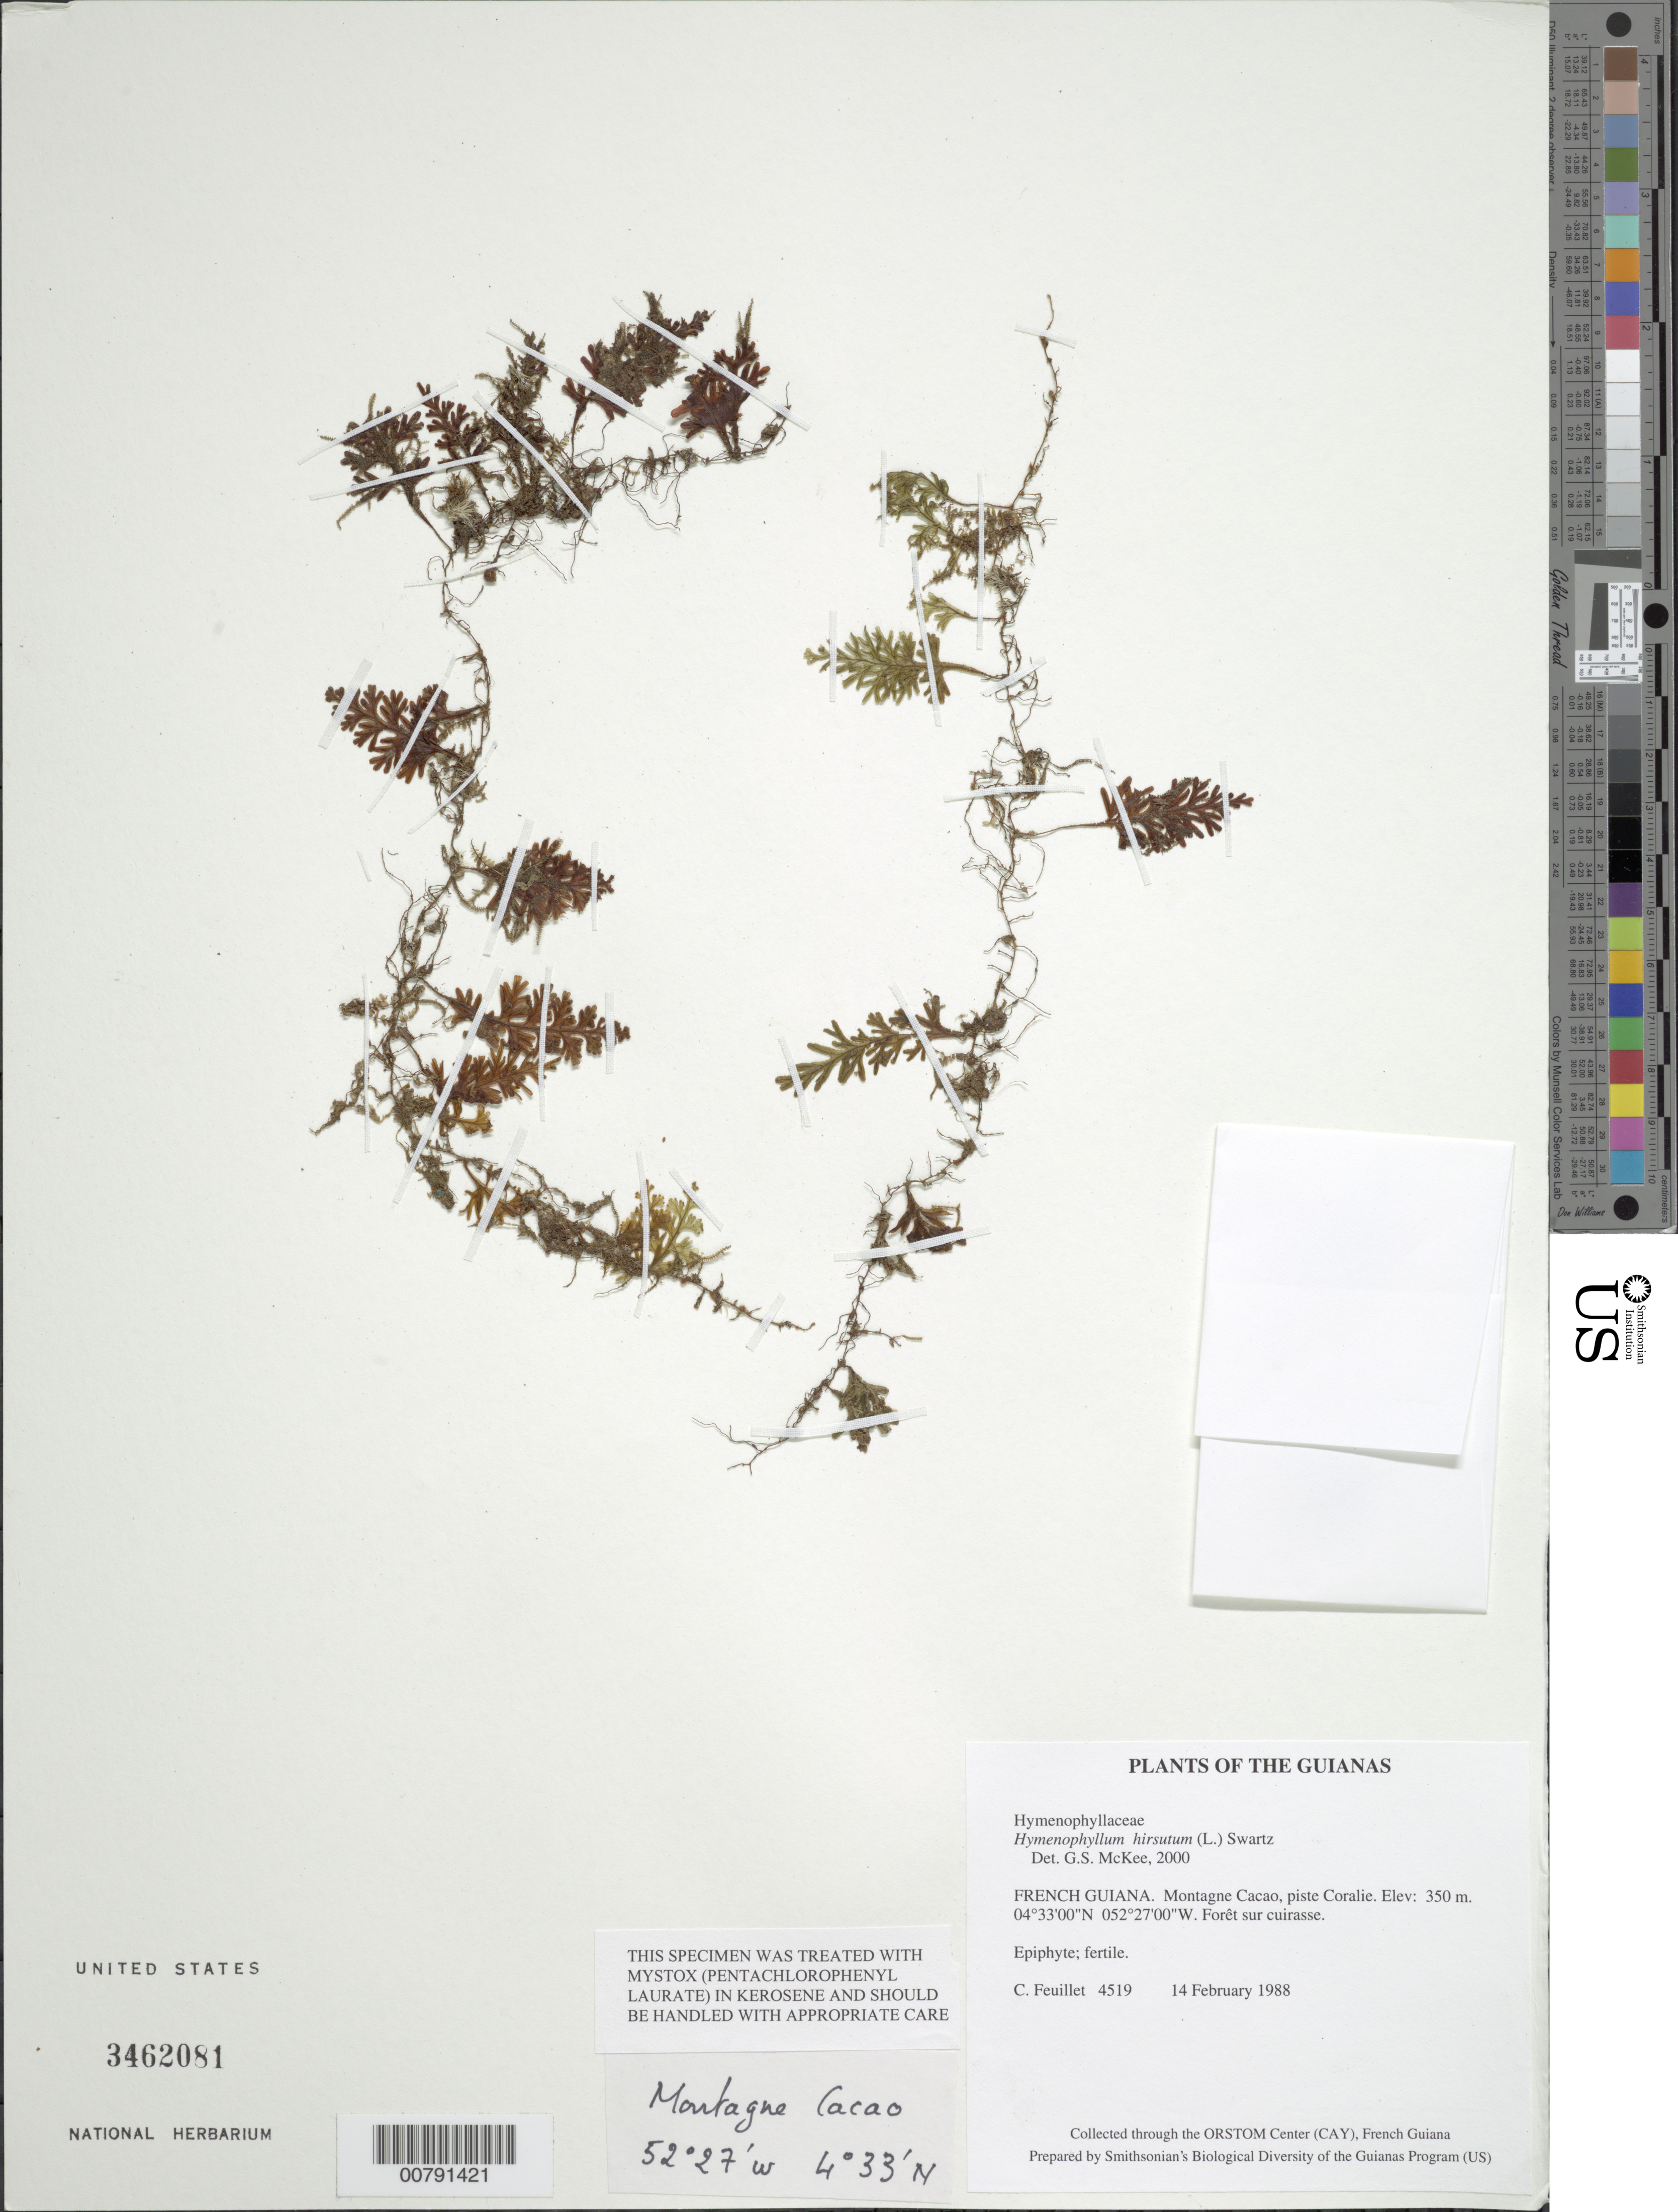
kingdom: Plantae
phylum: Tracheophyta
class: Polypodiopsida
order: Hymenophyllales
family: Hymenophyllaceae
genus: Hymenophyllum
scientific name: Hymenophyllum hirsutum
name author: (L.) Sw.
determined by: McKee, G. S., (US), NMNH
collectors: C. Feuillet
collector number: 4519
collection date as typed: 14 Feb 1988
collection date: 1988-02-14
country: French Guiana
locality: Montagne Cacao, piste Coralie - Bassin de la Comté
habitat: Forêt sur cuirasse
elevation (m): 350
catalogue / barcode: US 3462081